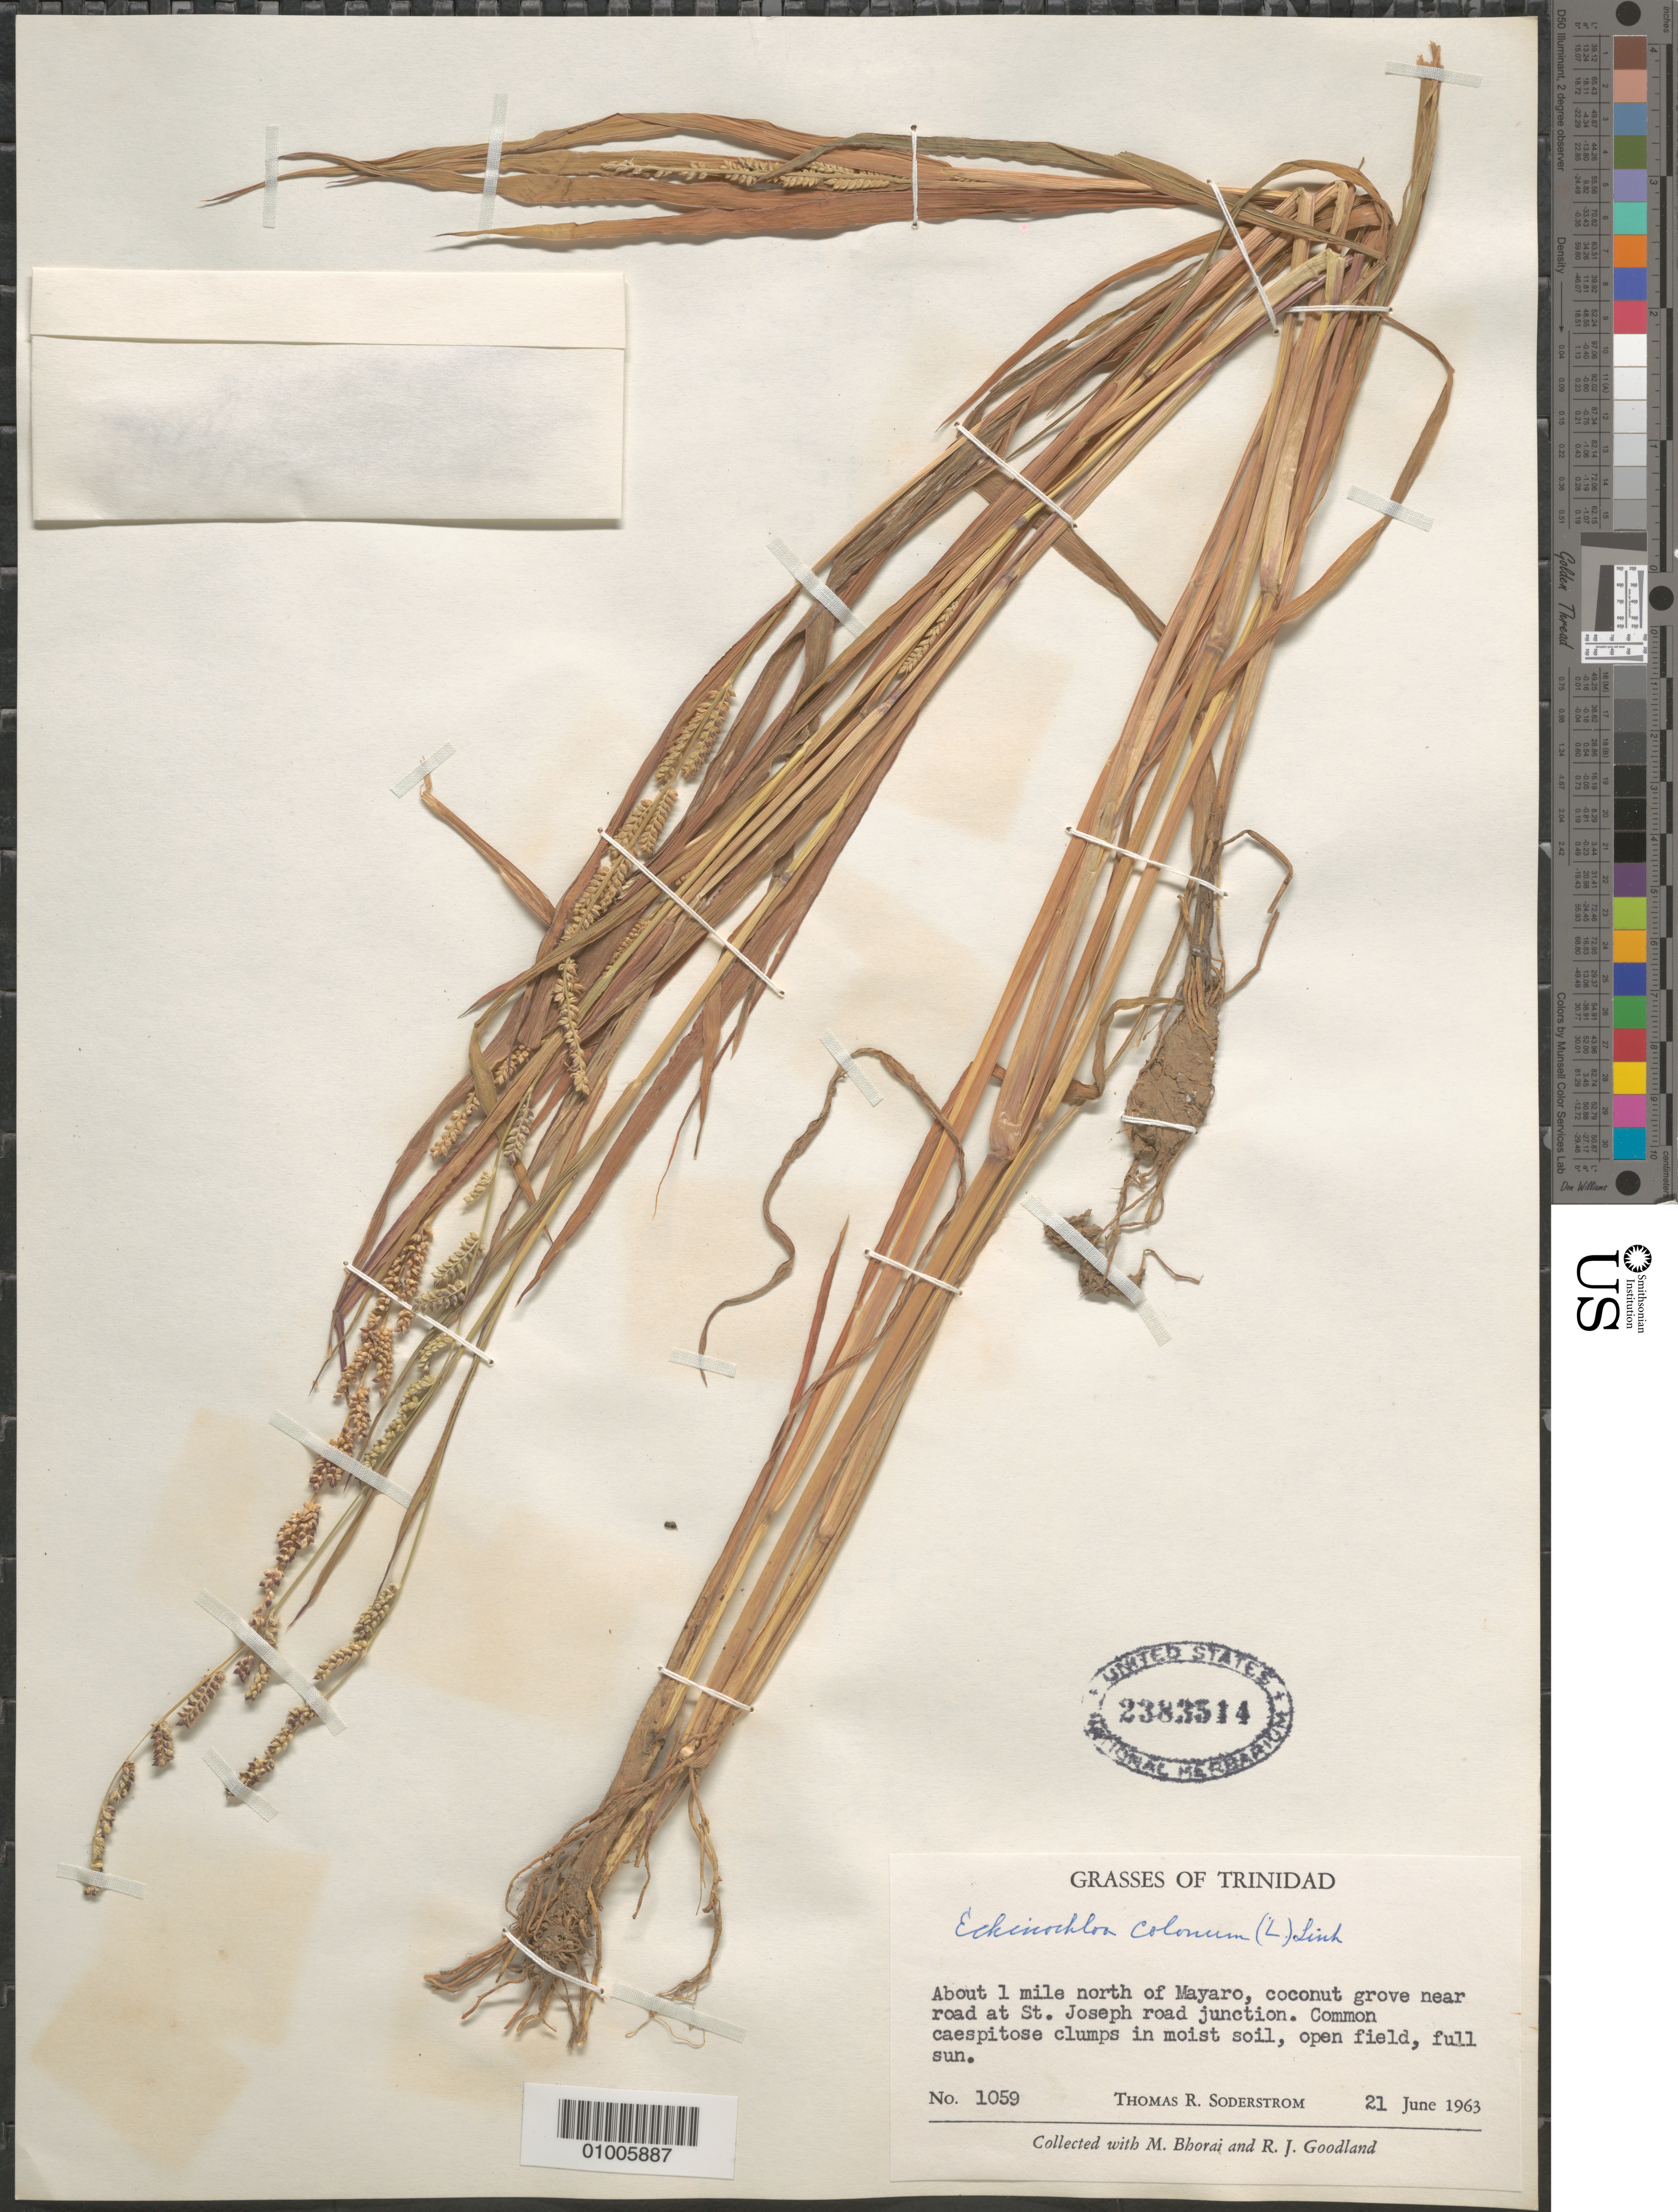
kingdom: Plantae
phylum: Tracheophyta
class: Liliopsida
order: Poales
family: Poaceae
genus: Echinochloa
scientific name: Echinochloa colona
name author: (L.) Link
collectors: T. R. Soderstrom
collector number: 1059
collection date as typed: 21 Jun 1963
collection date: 1963-06-21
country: Trinidad and Tobago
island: Trinidad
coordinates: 0 N, 0 E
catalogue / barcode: US 2383514